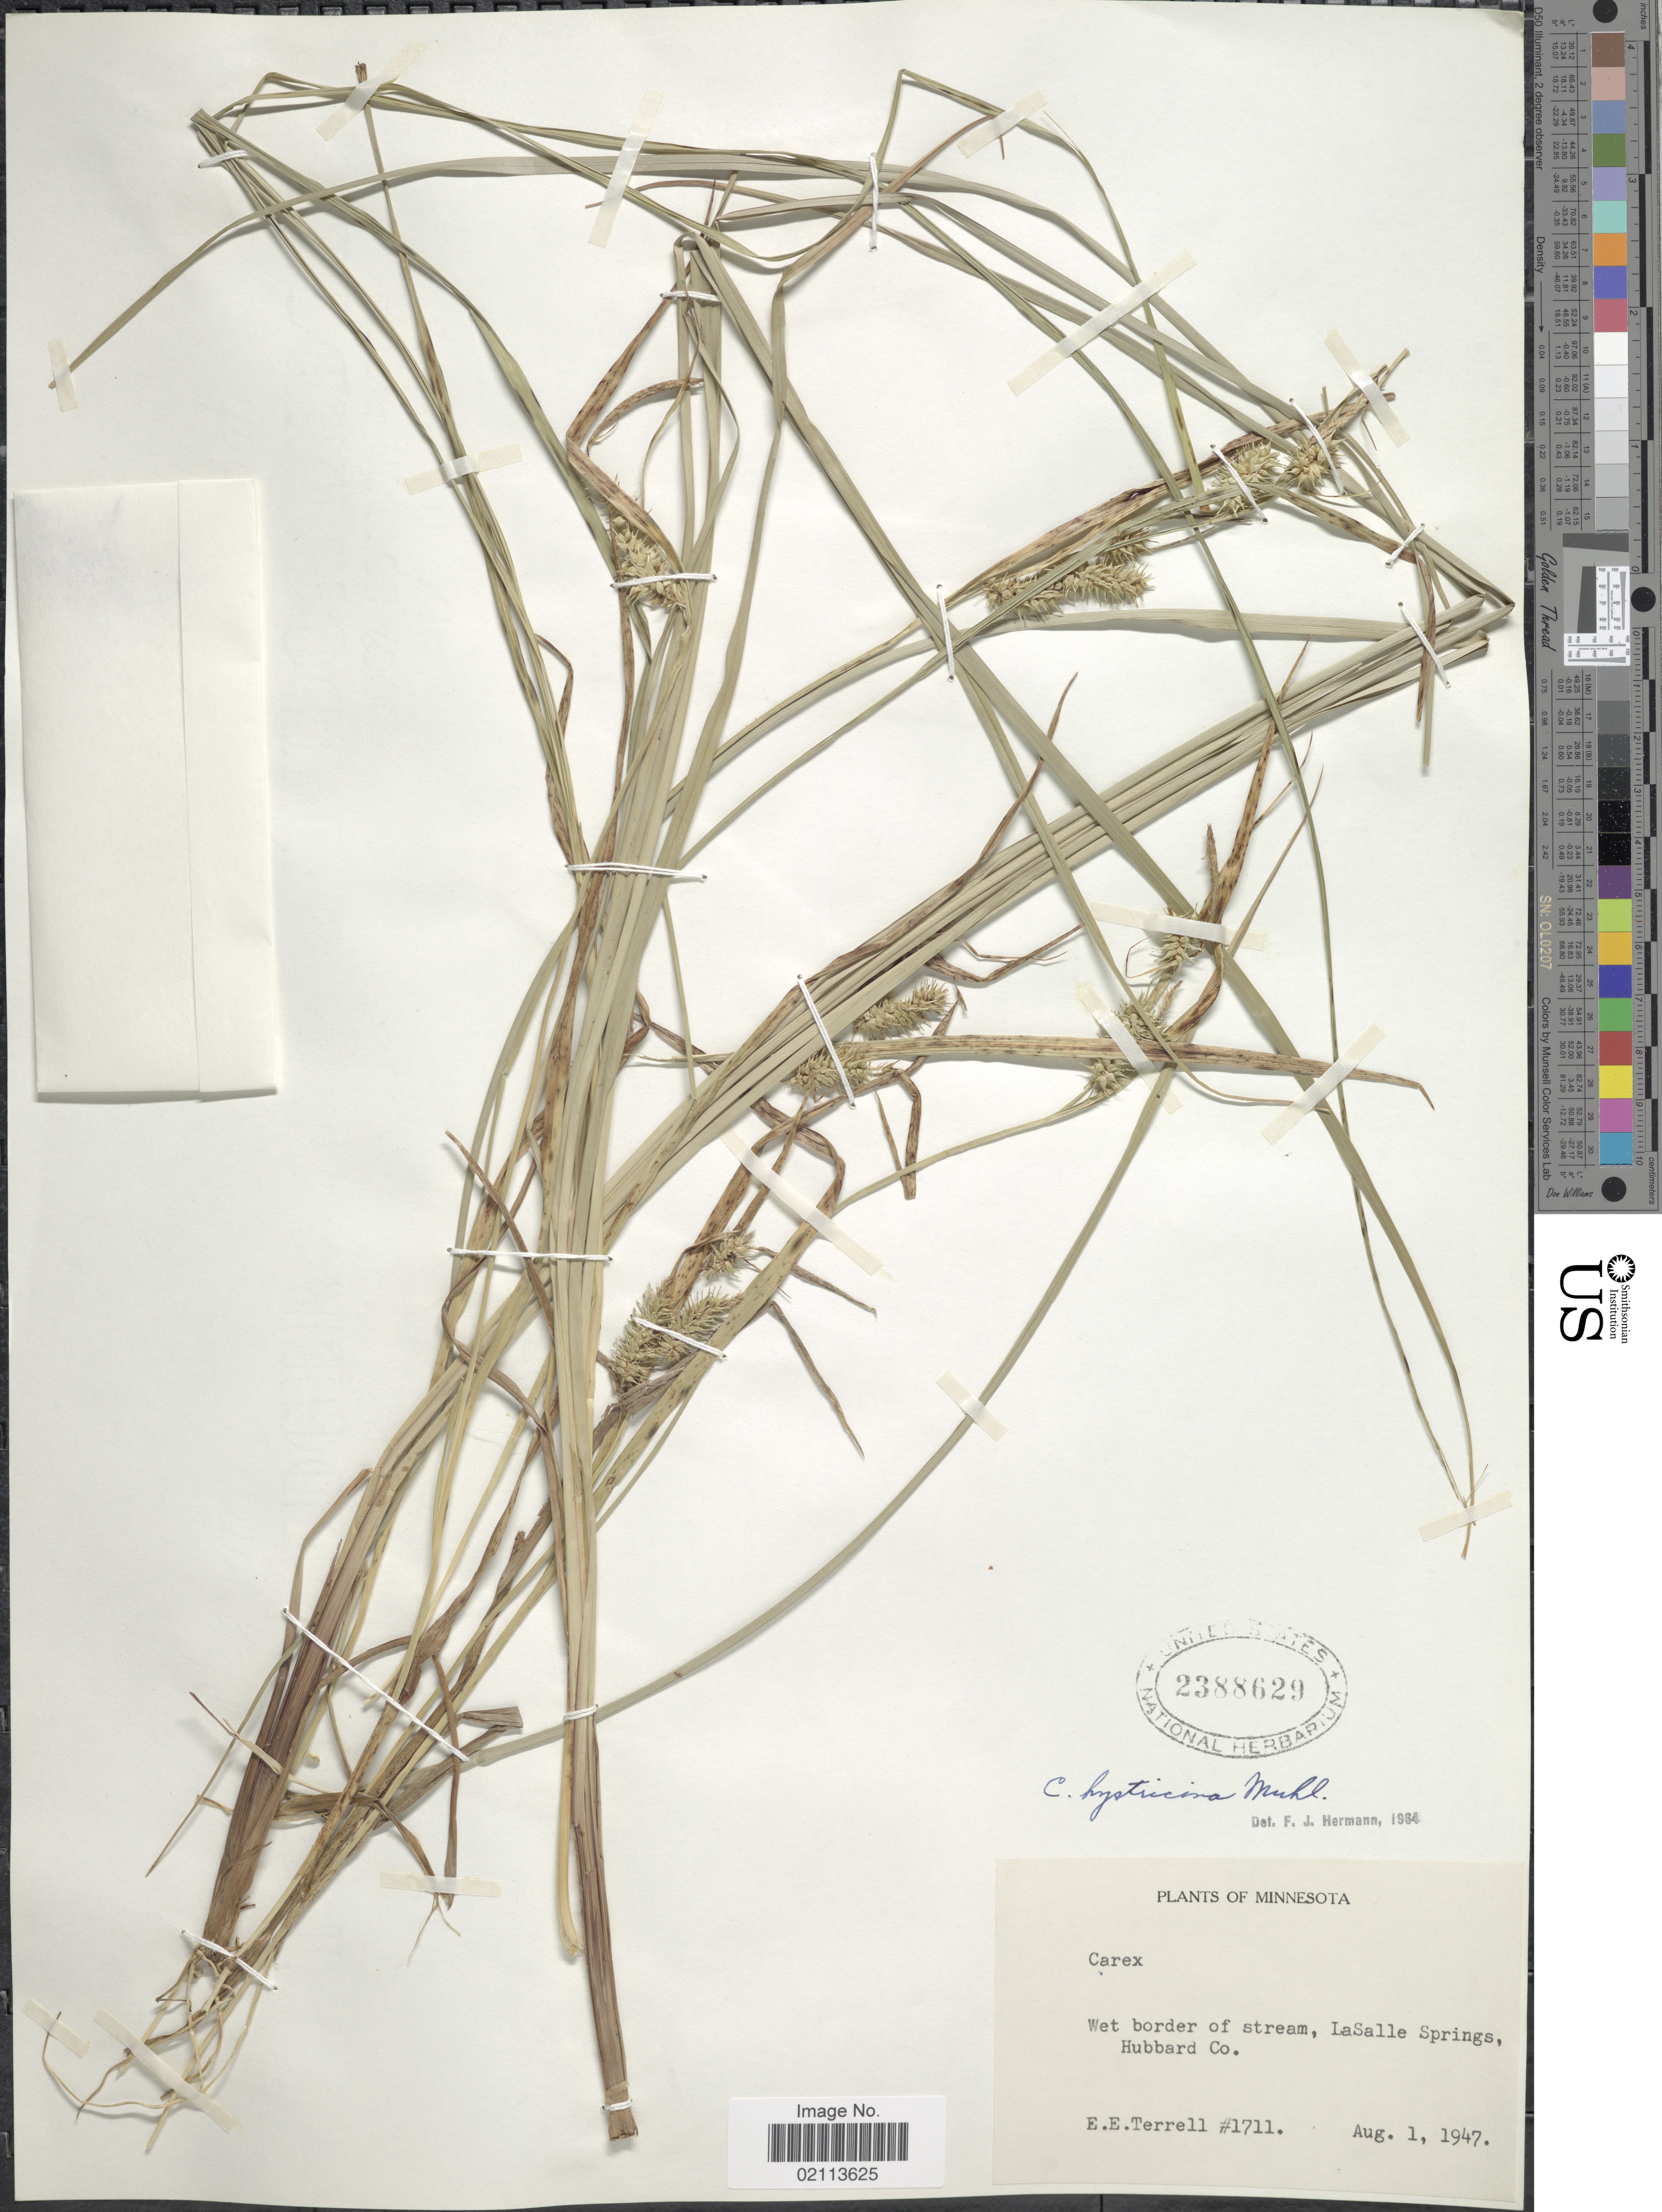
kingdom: Plantae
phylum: Tracheophyta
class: Liliopsida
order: Poales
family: Cyperaceae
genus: Carex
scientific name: Carex hystericina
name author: Muhl. ex Willd.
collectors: E. E. Terrell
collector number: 1711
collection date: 1947-08-01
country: United States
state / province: Minnesota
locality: Wet border of stream, LaSalle Springs, Hubbard Co.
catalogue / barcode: US 2388629